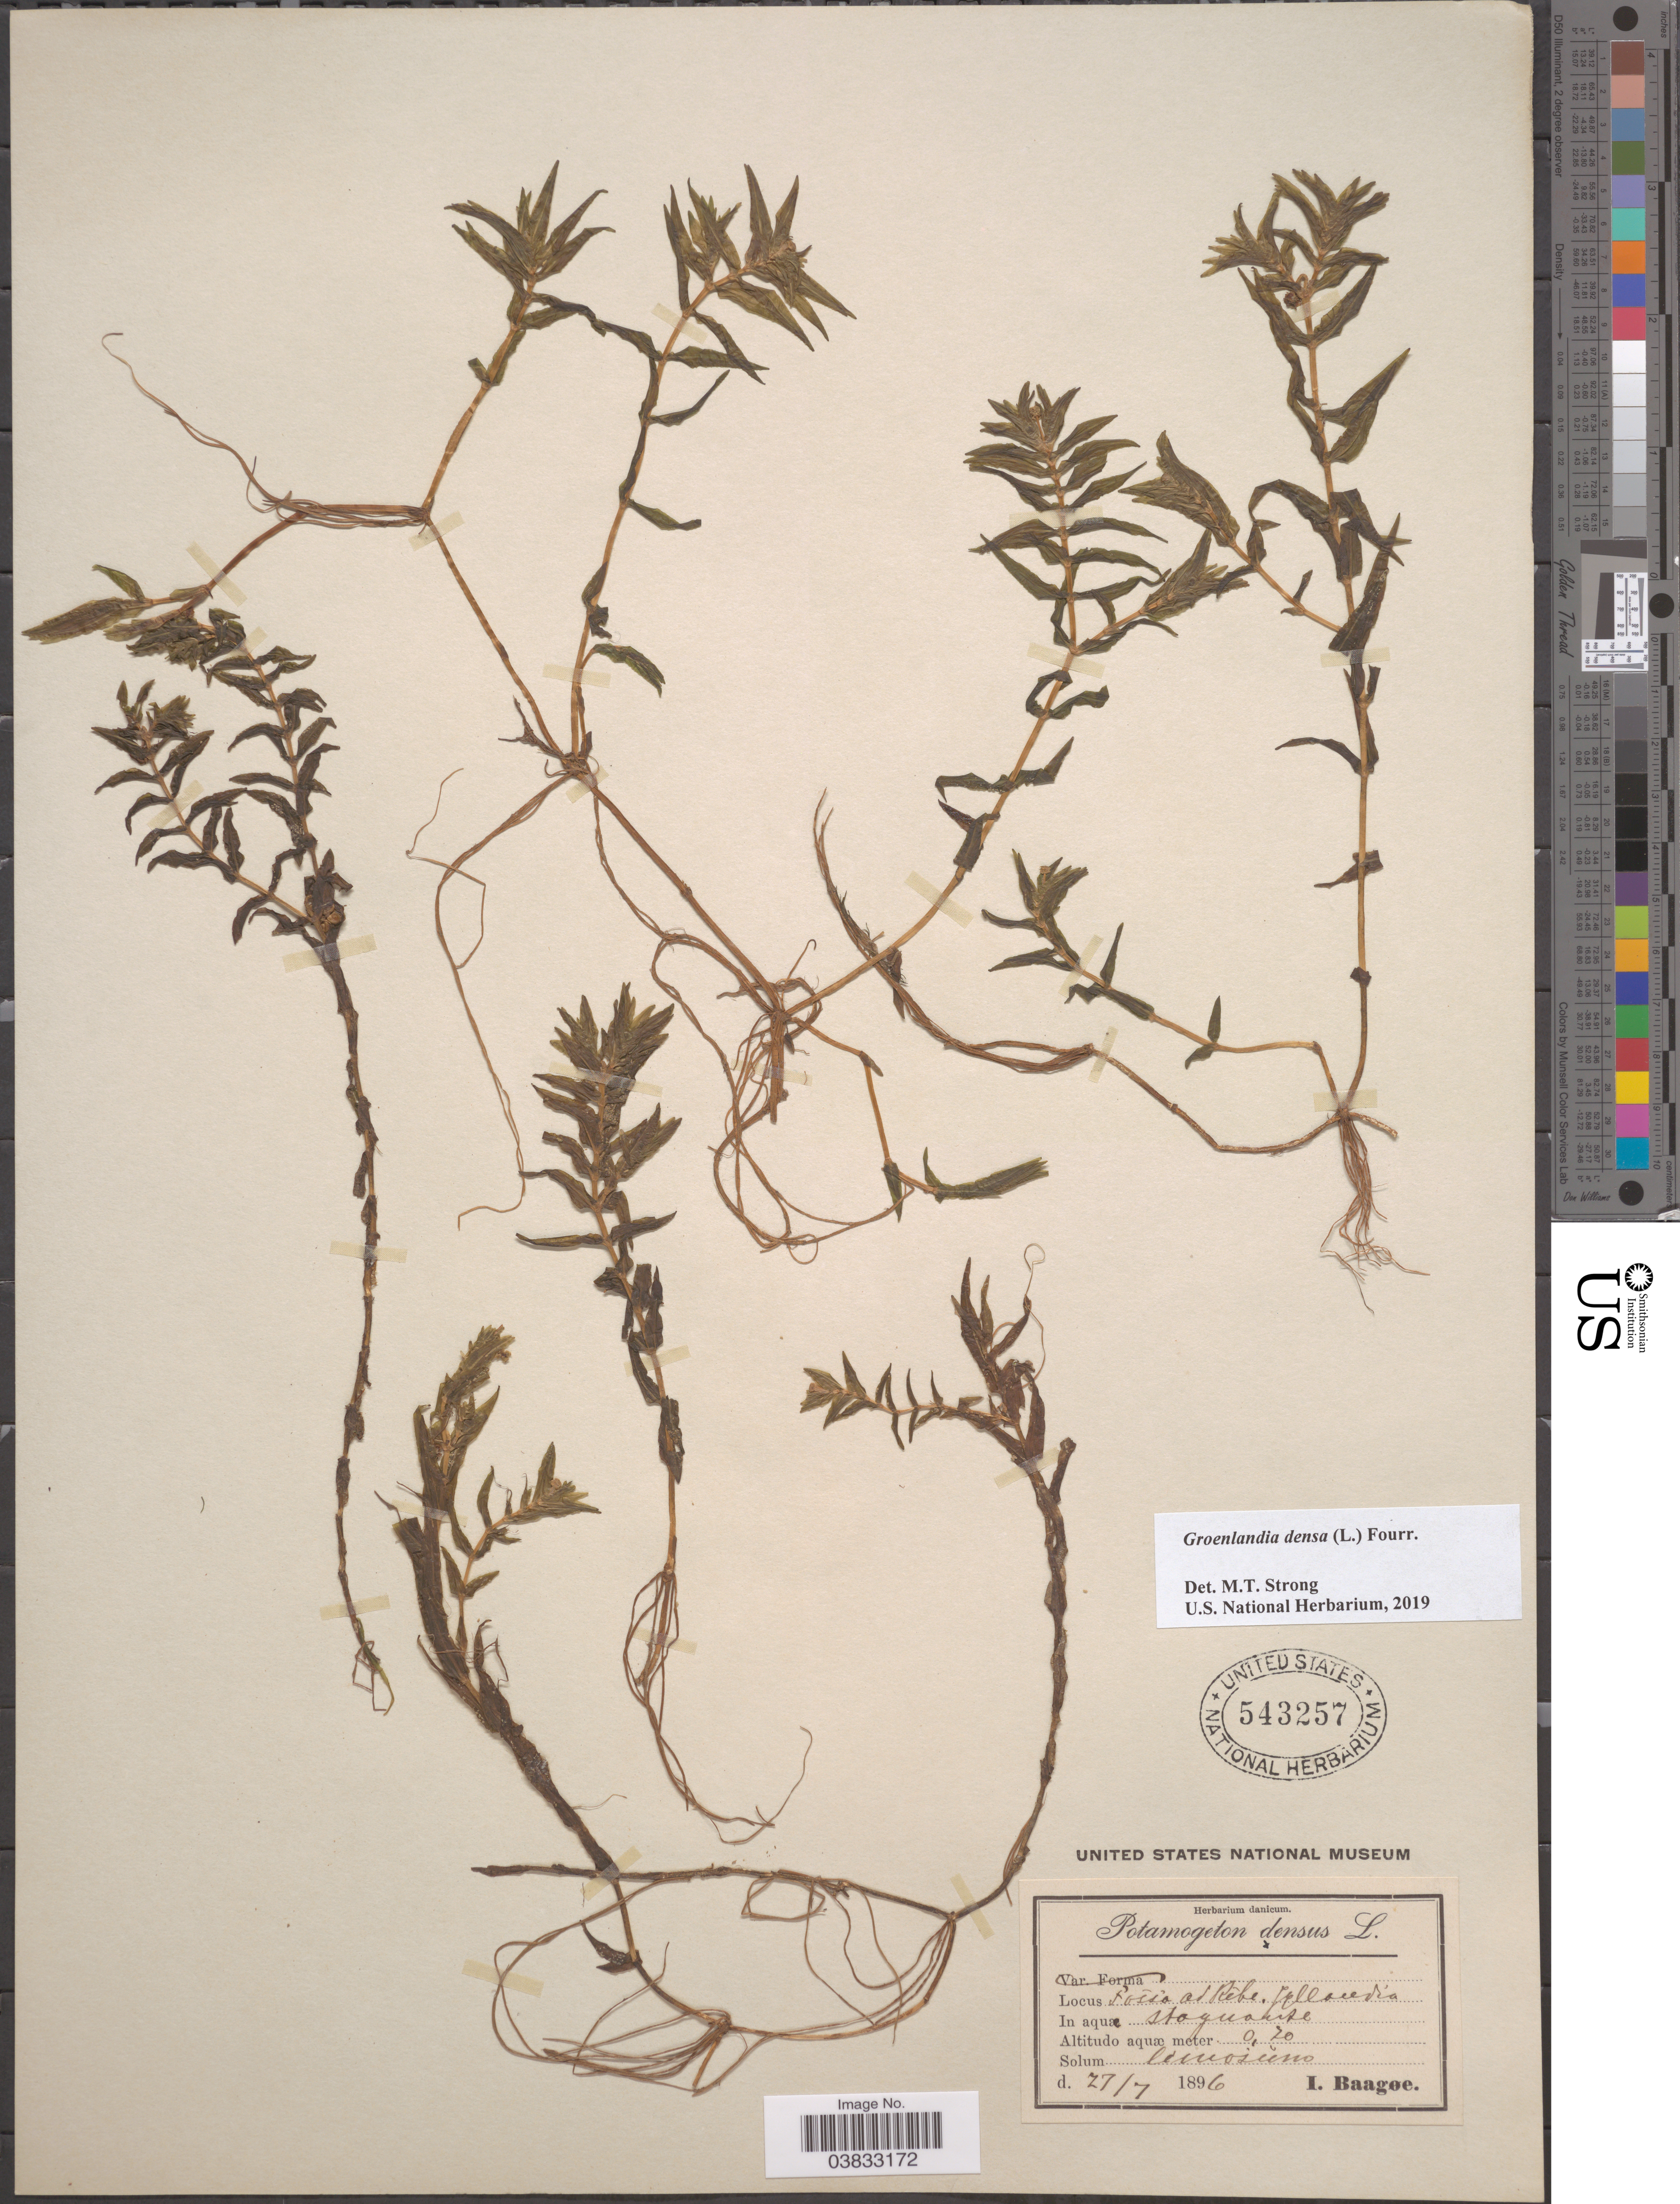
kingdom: Plantae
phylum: Tracheophyta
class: Liliopsida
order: Alismatales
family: Potamogetonaceae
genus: Groenlandia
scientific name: Groenlandia densa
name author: Fourr.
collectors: I. Baagøe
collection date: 1896-07-27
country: Denmark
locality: Fossio Ribe, Jyllandia.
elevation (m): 0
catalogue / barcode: US 543257